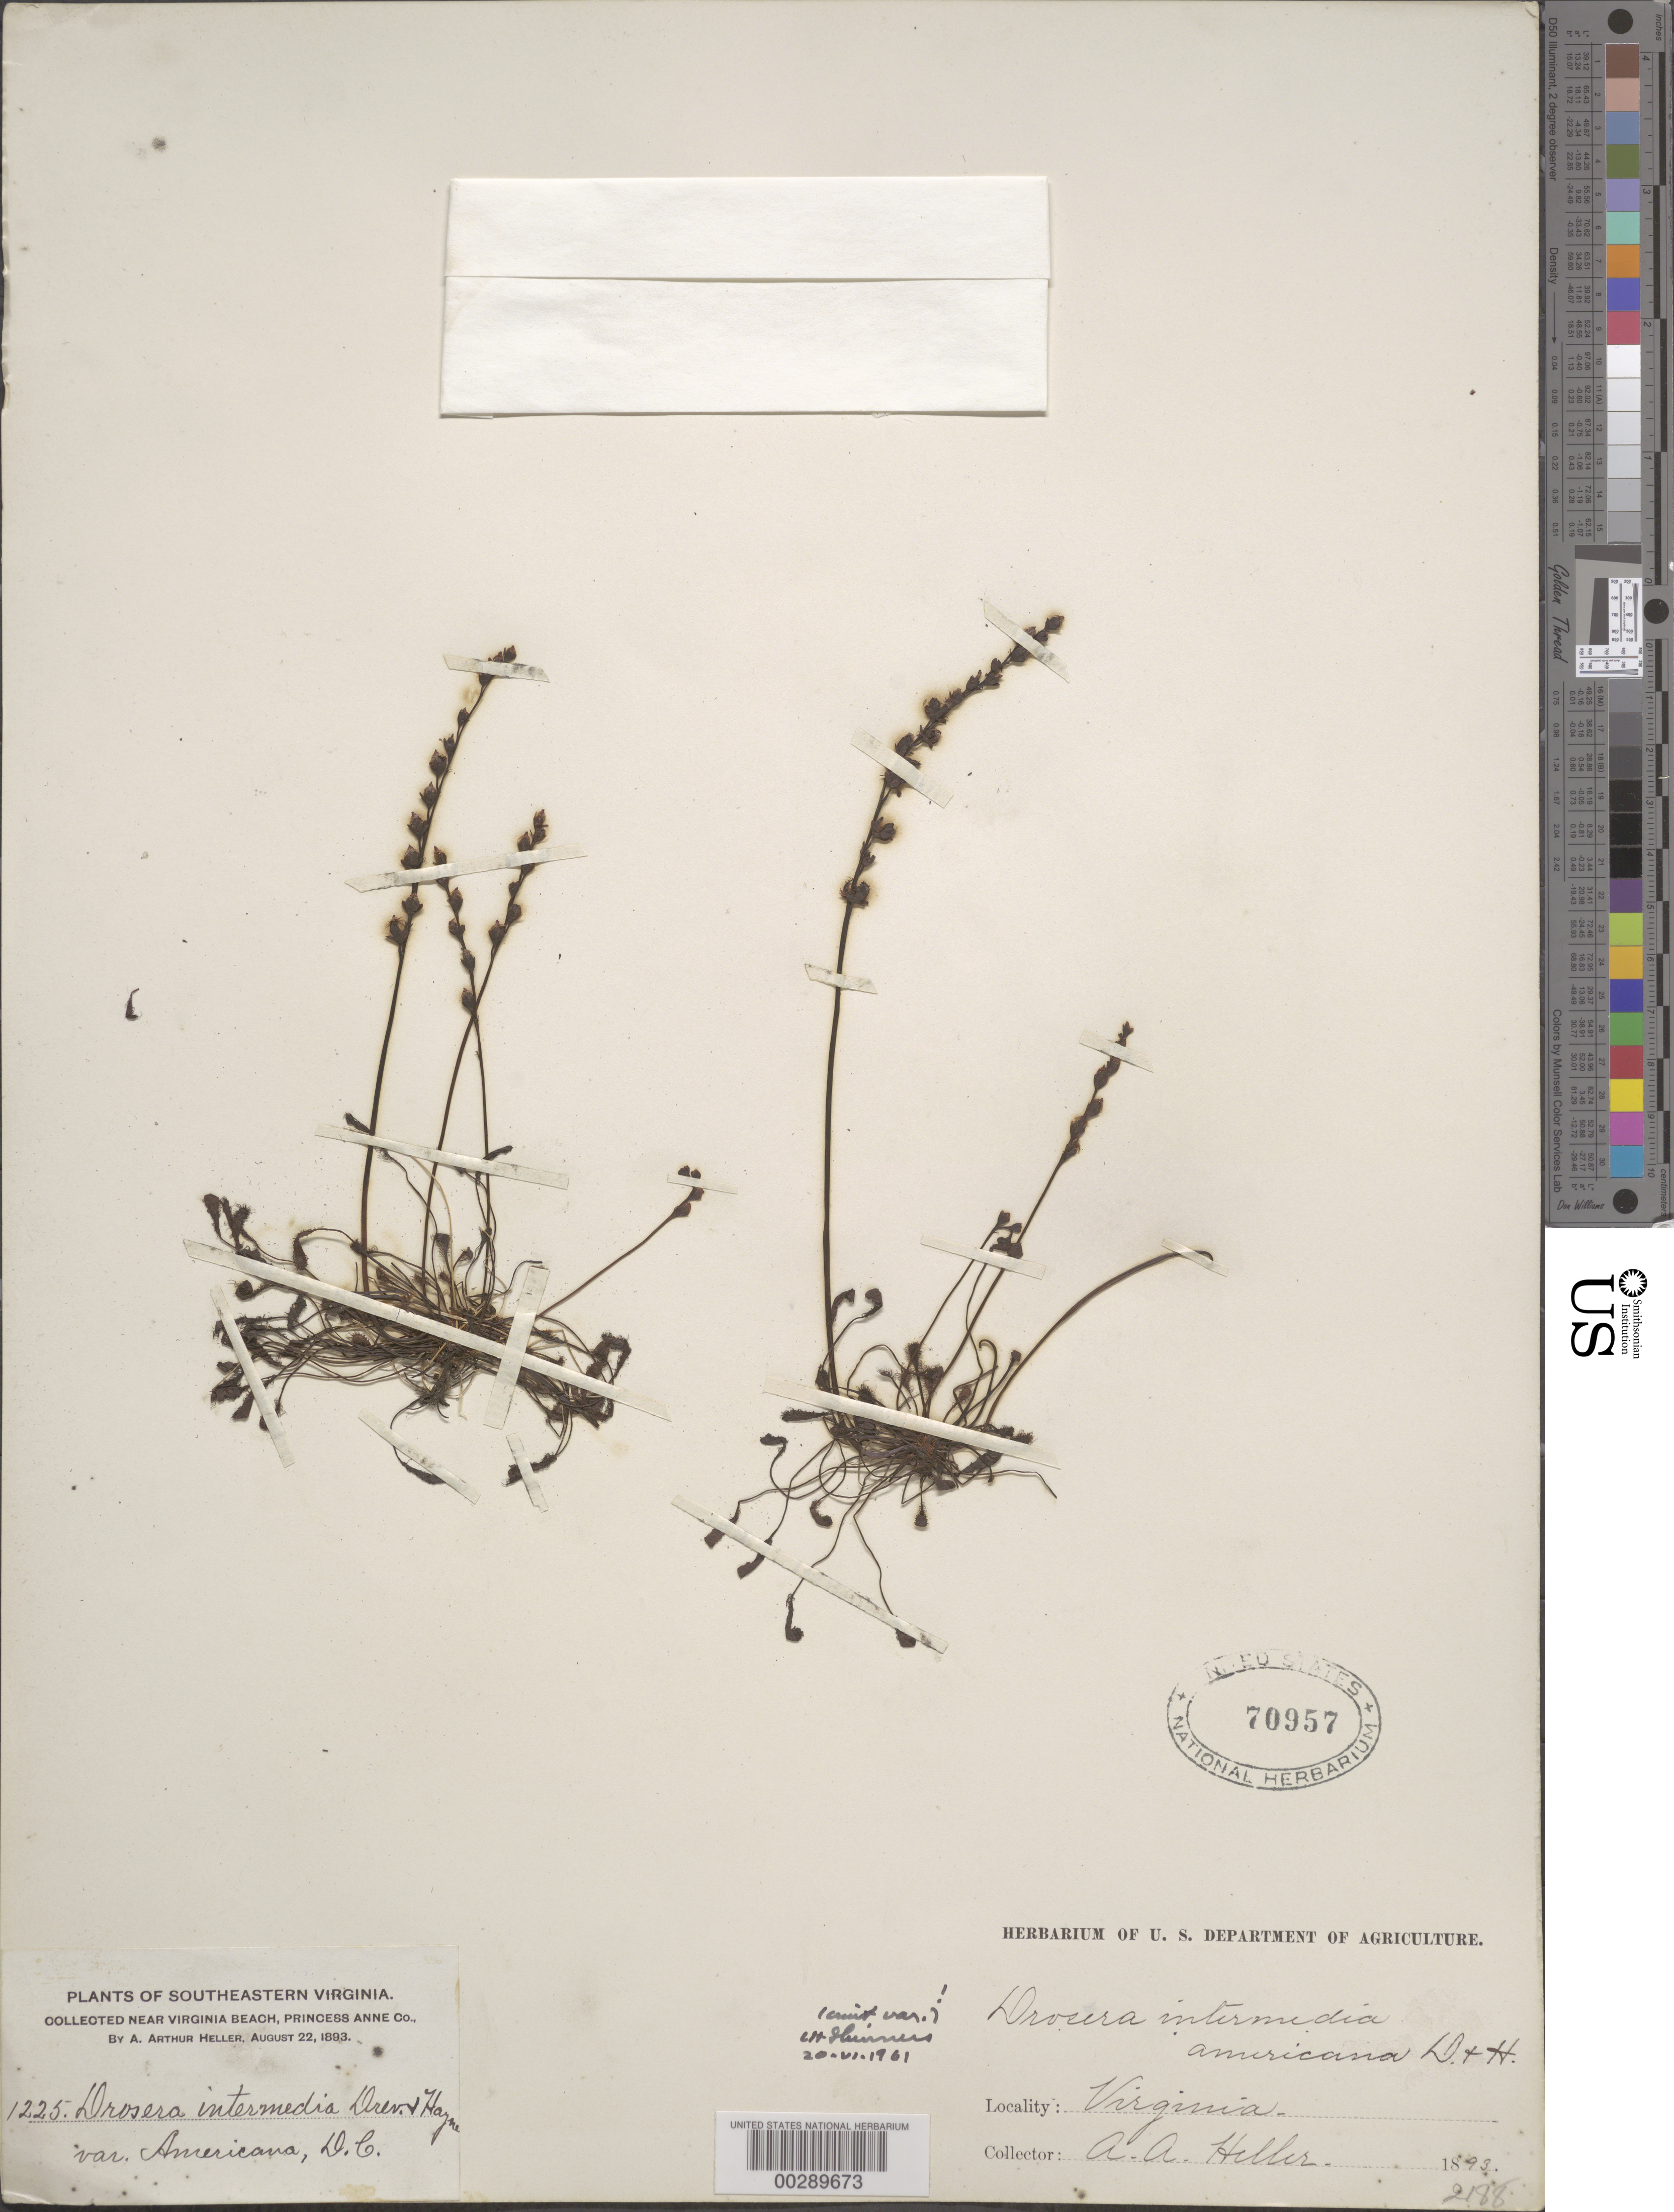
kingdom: Plantae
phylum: Tracheophyta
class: Magnoliopsida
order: Caryophyllales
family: Droseraceae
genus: Drosera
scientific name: Drosera intermedia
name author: Hayne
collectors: A. A. Heller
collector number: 1225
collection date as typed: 22 Aug 1893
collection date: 1893-08-22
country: United States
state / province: Virginia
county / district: City of Virginia Beach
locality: Near virginia beach, princess anne county. [princess anne county is now part of City of Virginia Beach.]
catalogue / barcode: US 70957